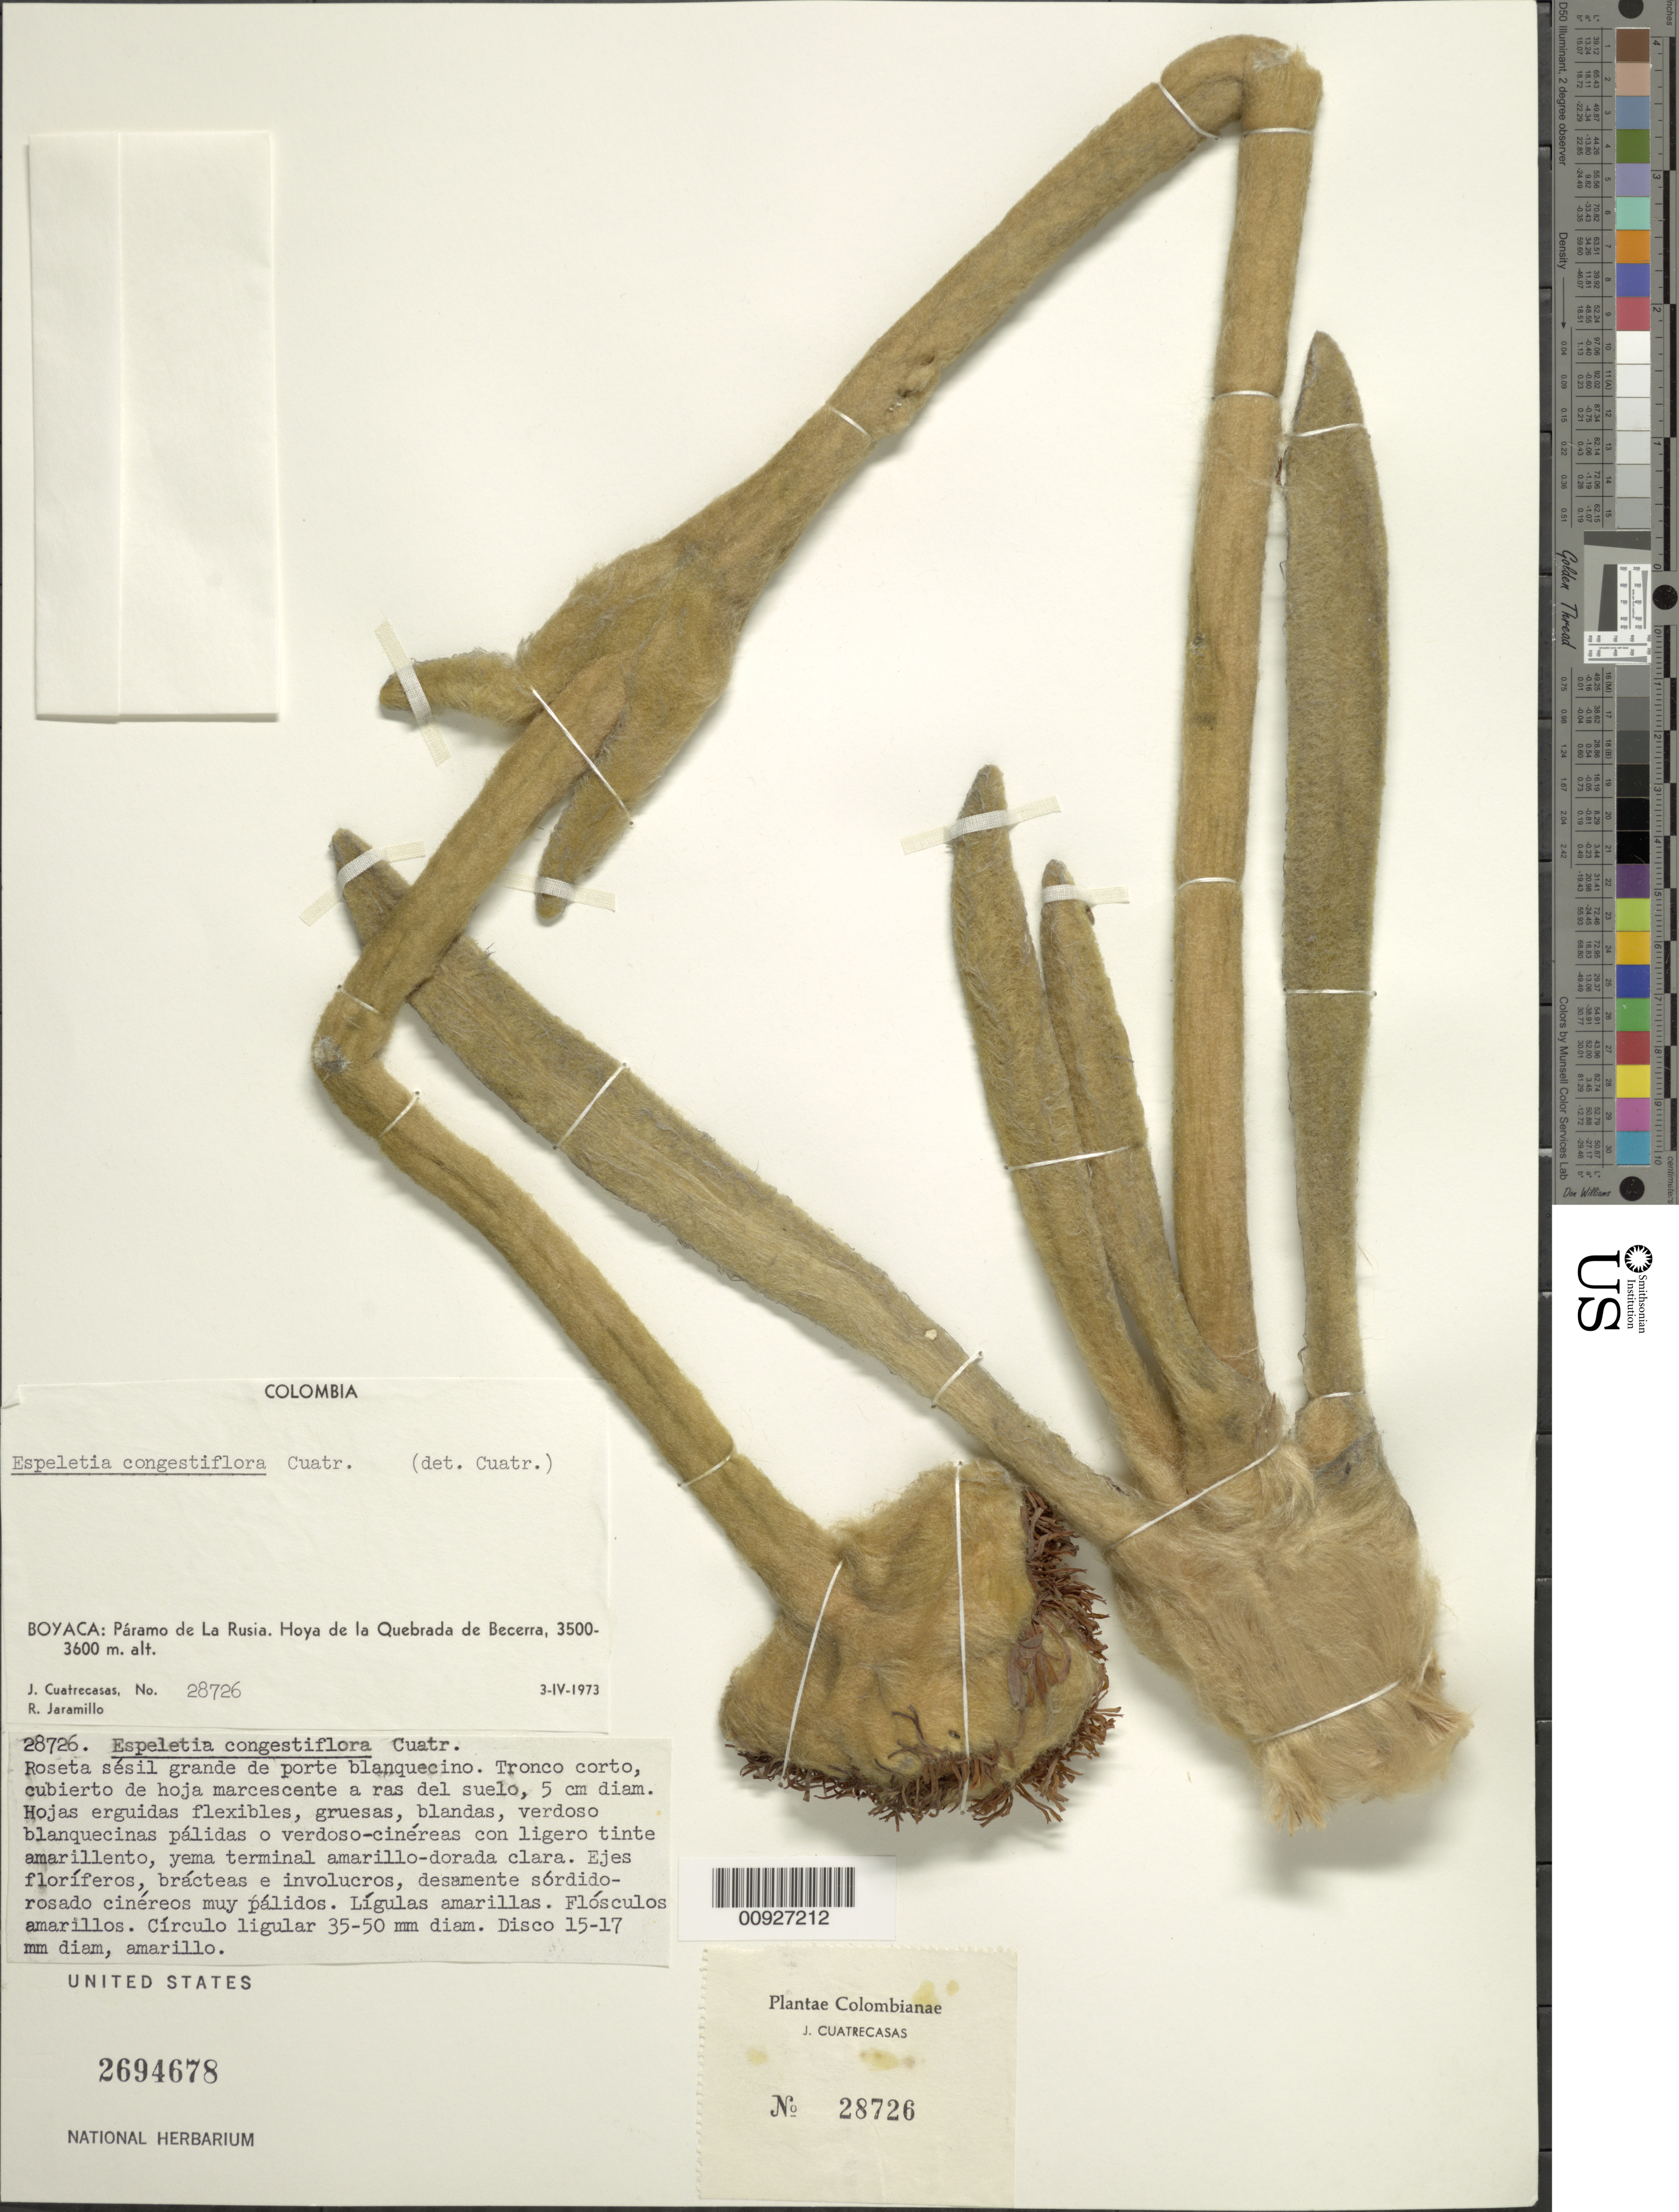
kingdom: Plantae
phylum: Tracheophyta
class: Magnoliopsida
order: Asterales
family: Asteraceae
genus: Espeletia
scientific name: Espeletia congestiflora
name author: Cuatrec.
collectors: J. Cuatrecasas & R. Jaramillo M.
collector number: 28726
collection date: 1973-04-03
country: Colombia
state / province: Boyacá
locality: Páramo de La Rusia. Páramo de La Rusia, Hoya de la Quebrada de Becerra.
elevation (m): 3500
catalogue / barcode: US 2694678